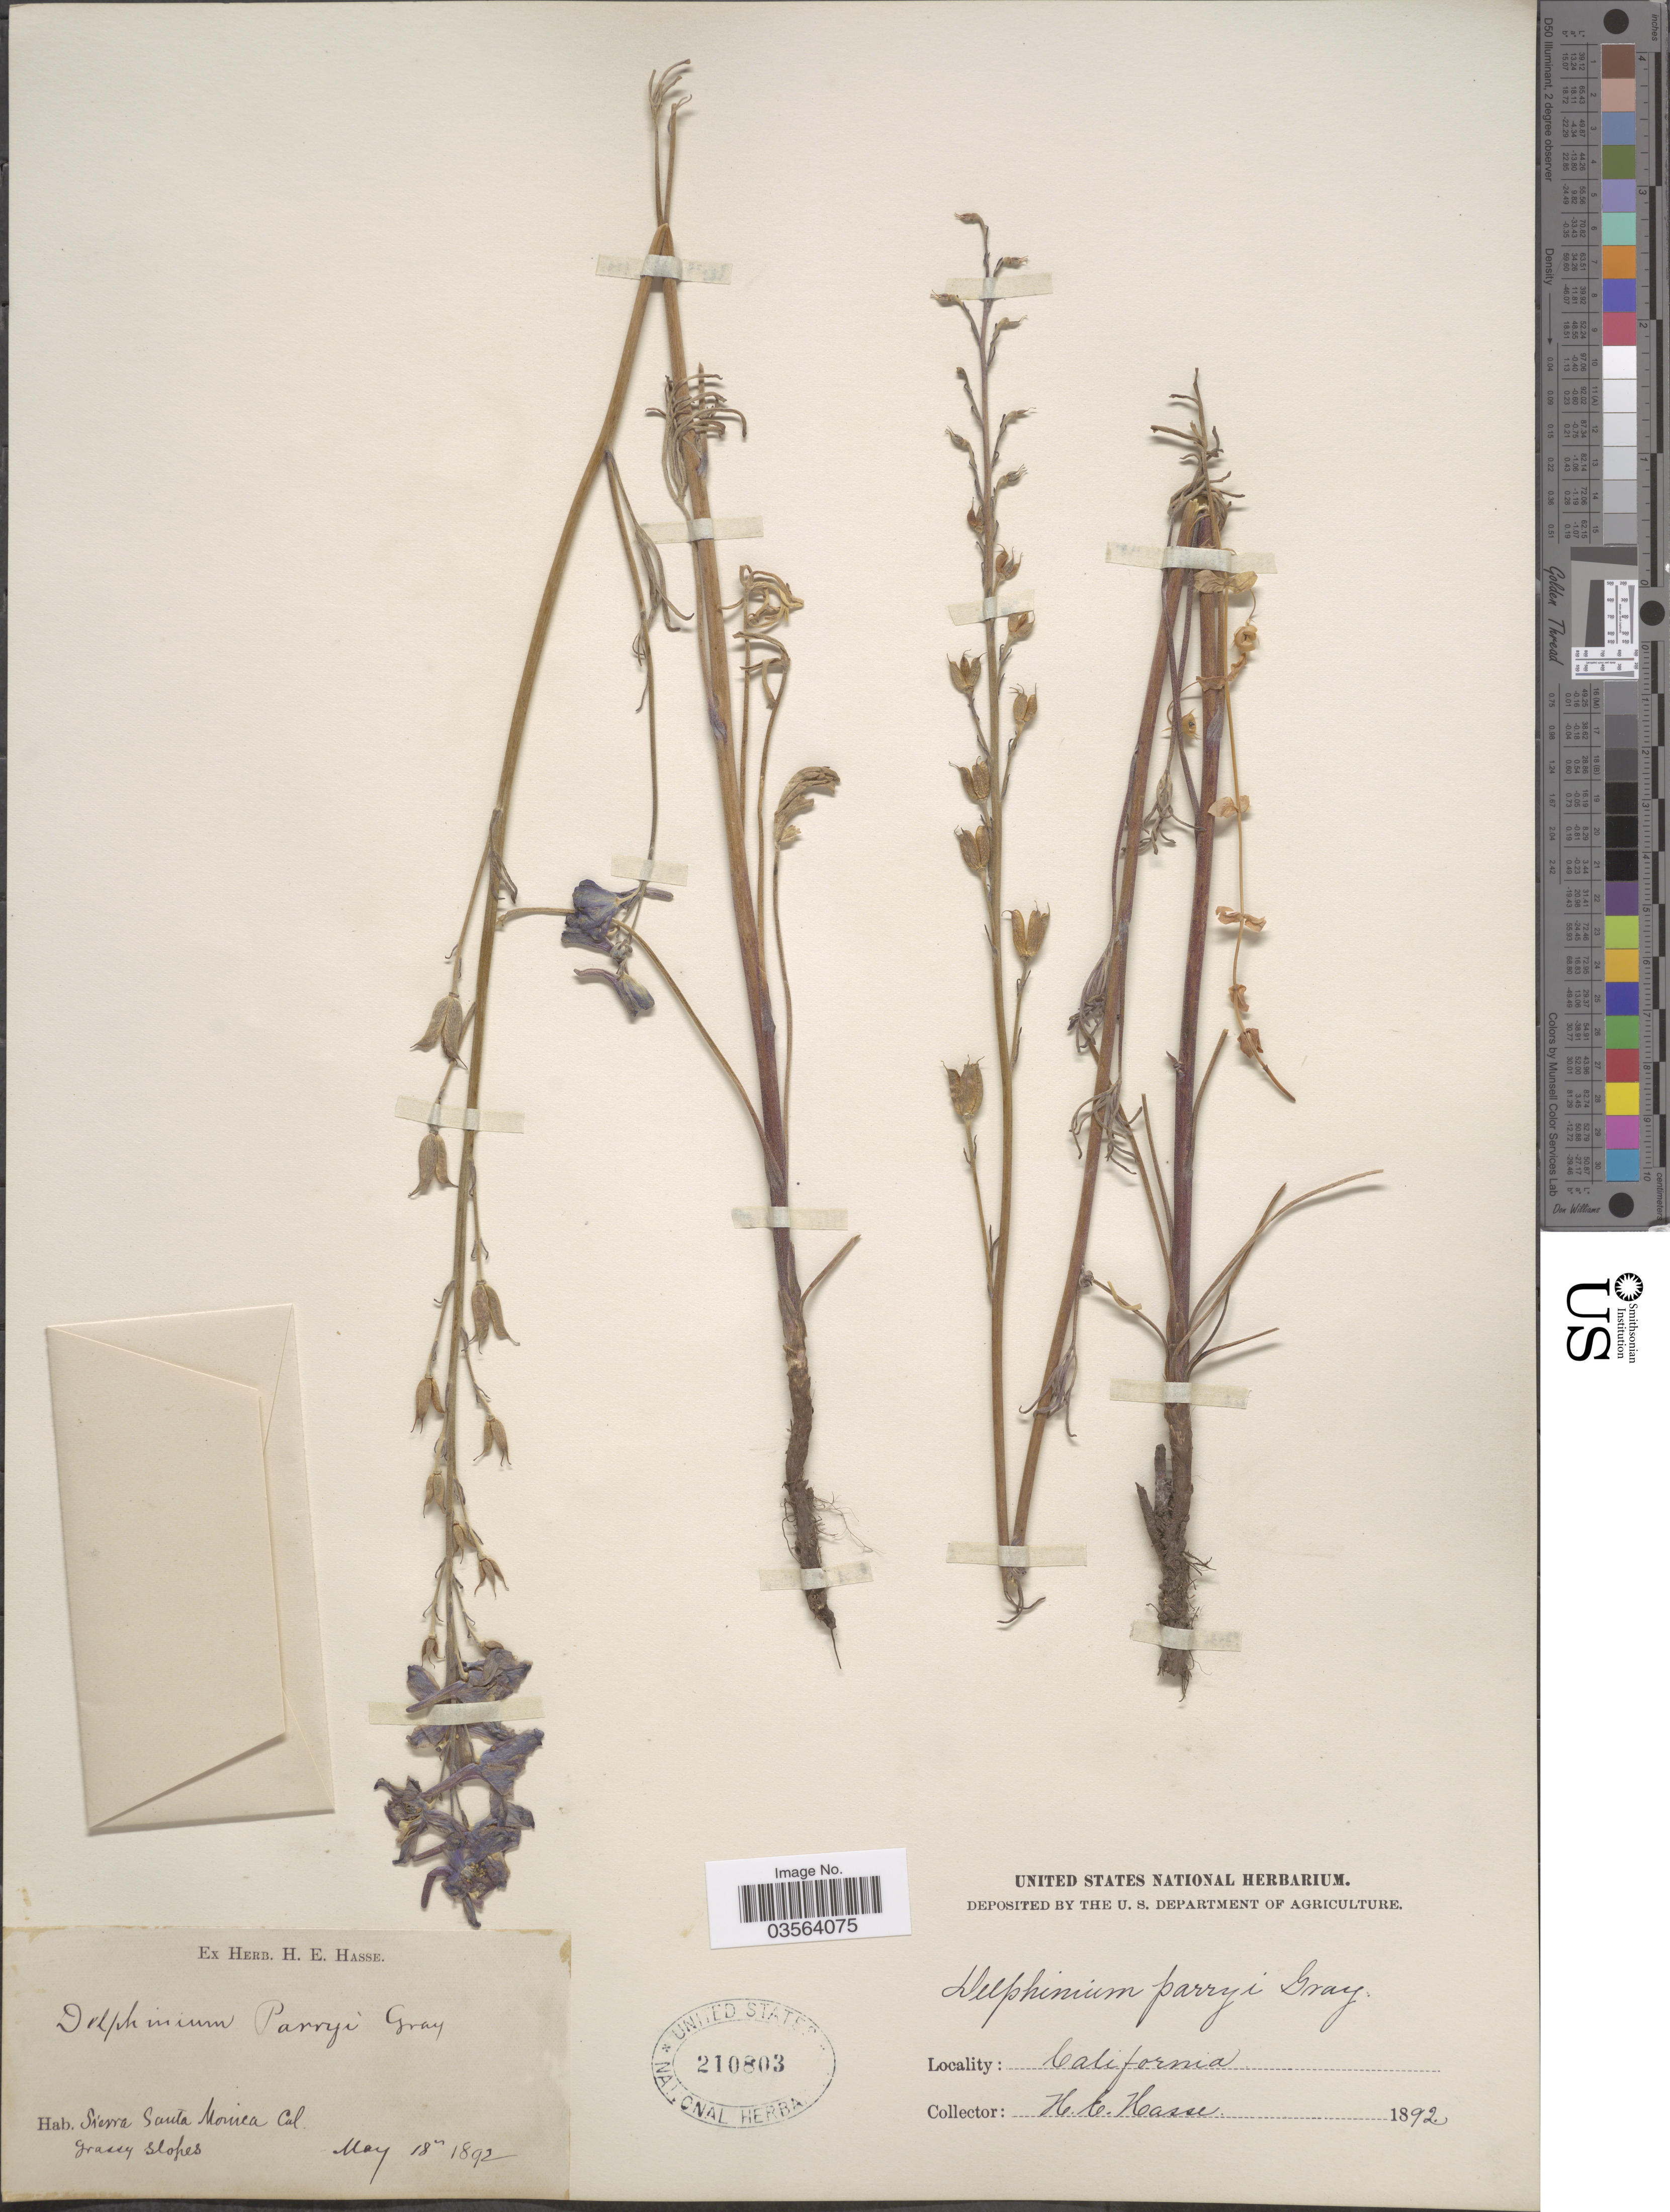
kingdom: Plantae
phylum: Tracheophyta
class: Magnoliopsida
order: Ranunculales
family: Ranunculaceae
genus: Delphinium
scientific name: Delphinium parryi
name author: A. Gray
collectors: H. E. Hasse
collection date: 1892-05-18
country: United States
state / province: California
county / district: Los Angeles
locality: Sierra Santa Monica.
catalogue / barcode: US 210803